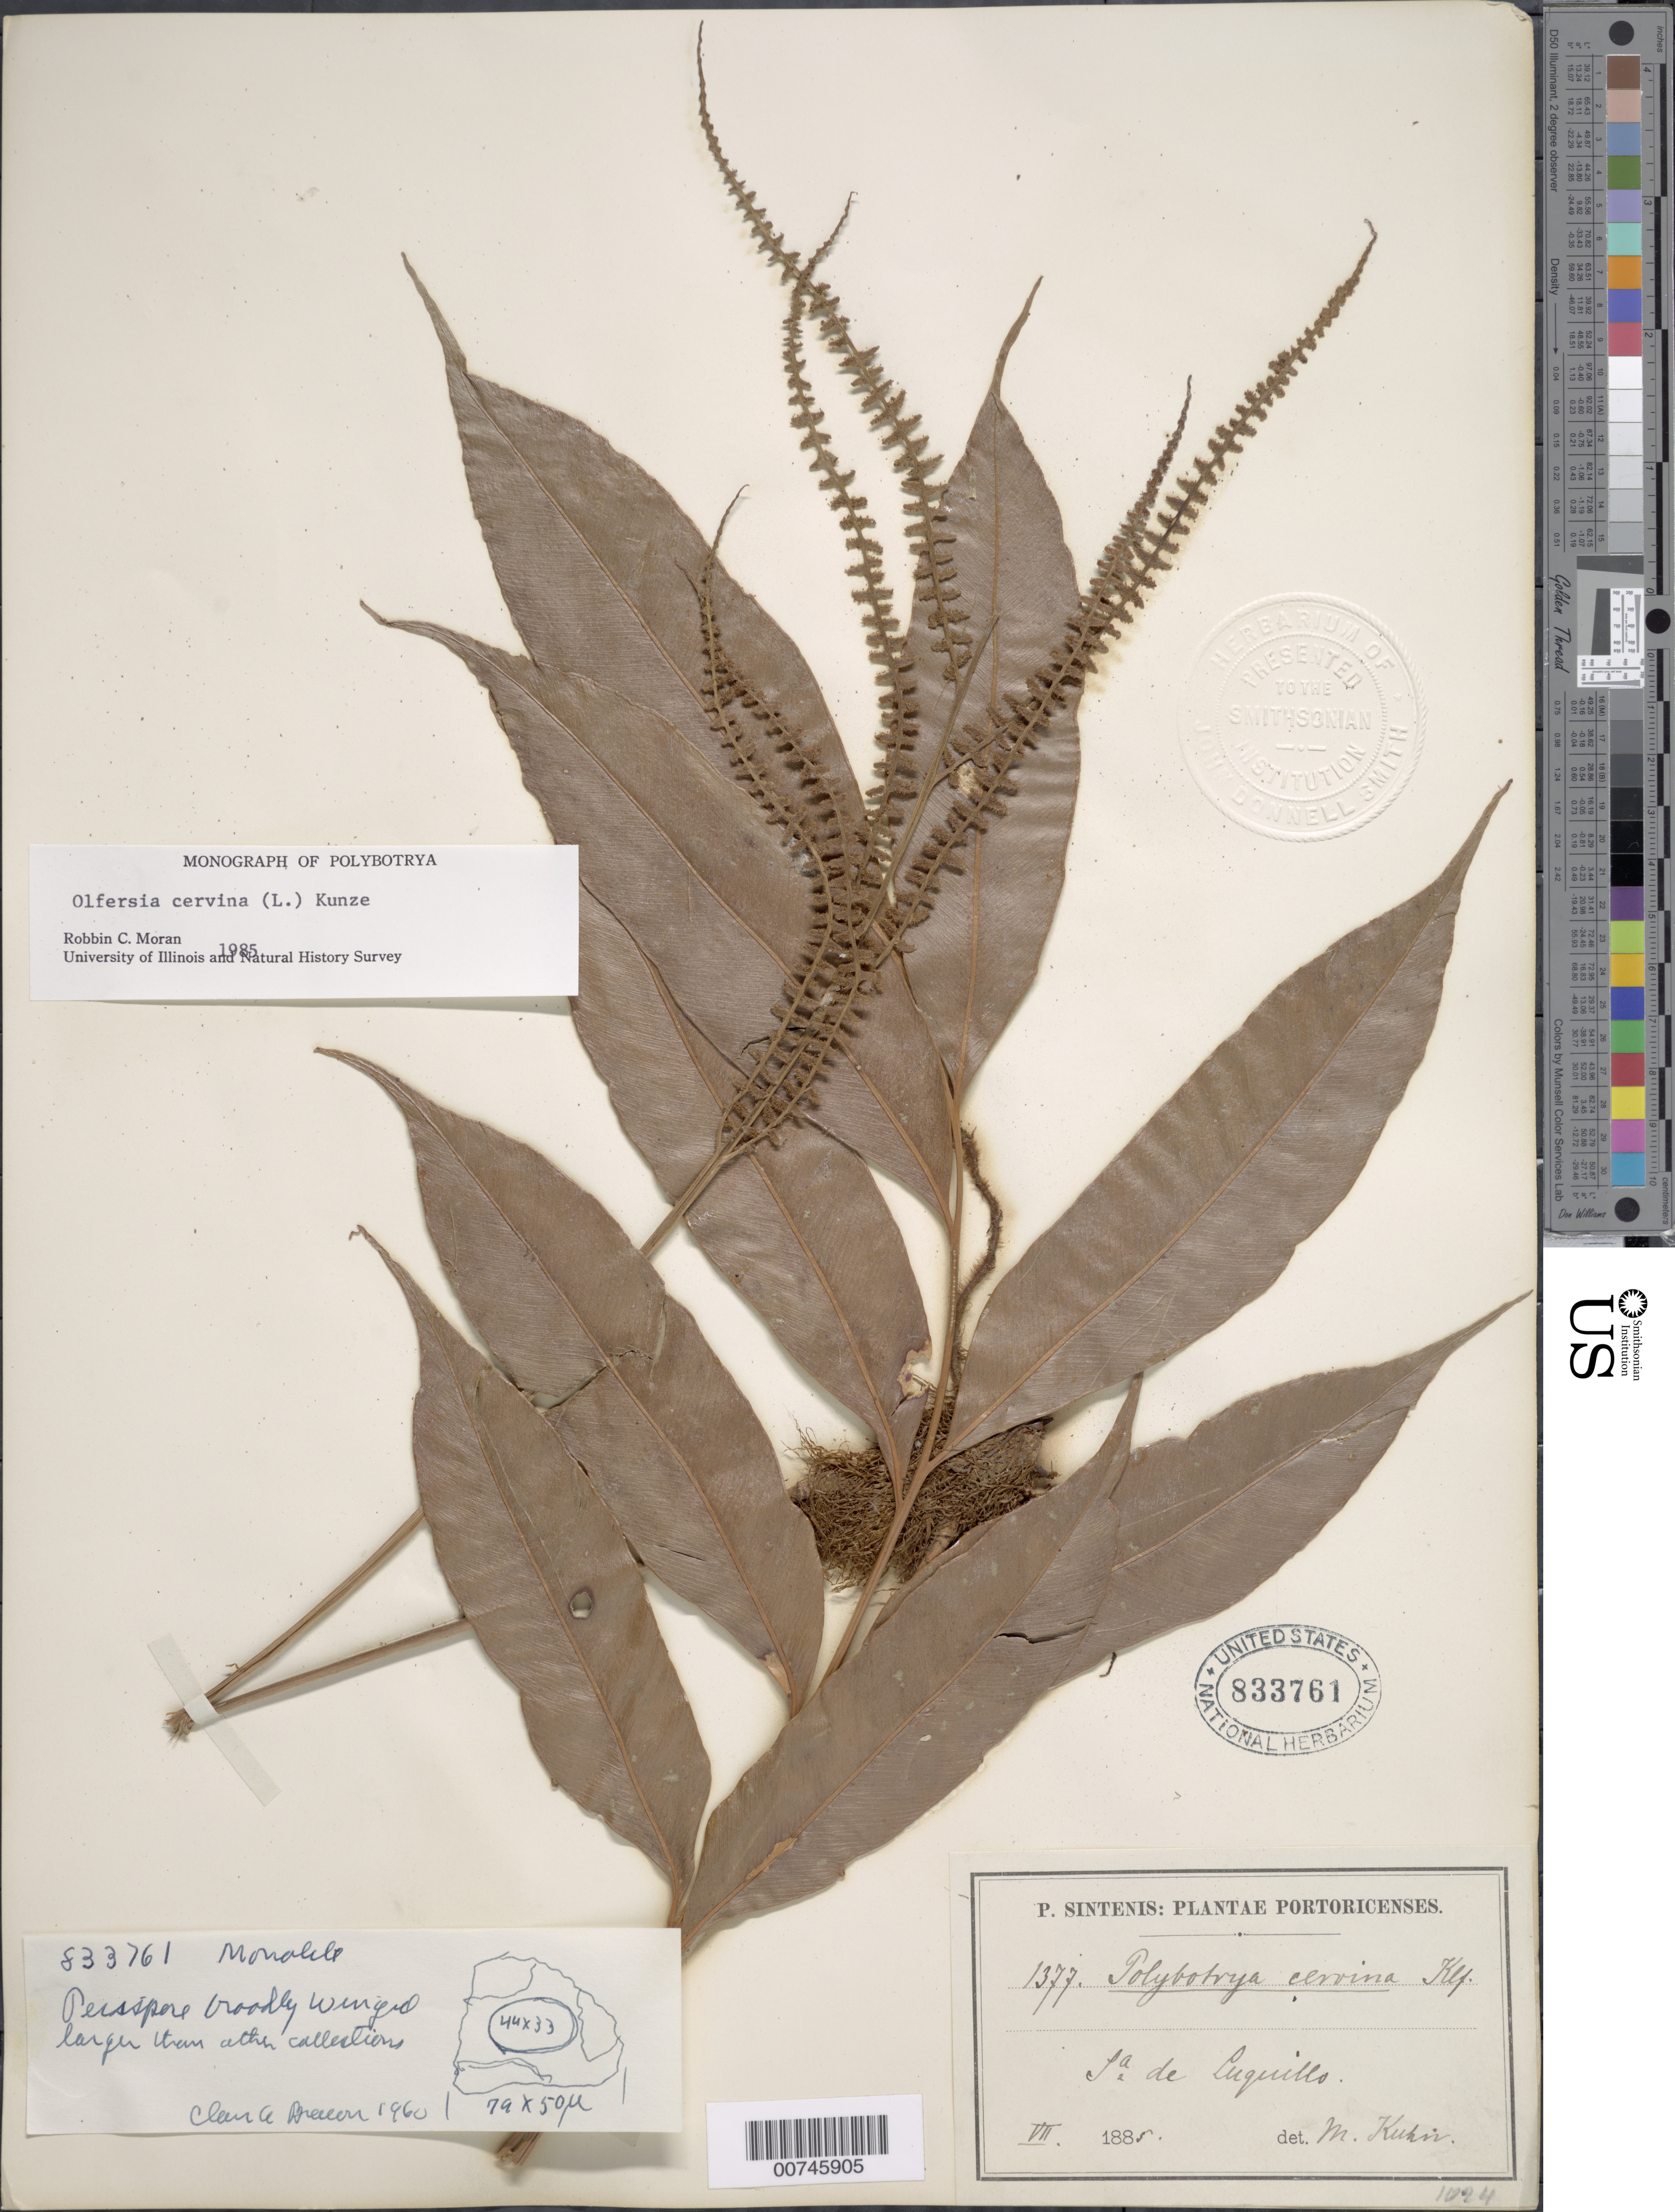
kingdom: Plantae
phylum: Tracheophyta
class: Polypodiopsida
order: Polypodiales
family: Dryopteridaceae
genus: Olfersia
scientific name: Olfersia cervina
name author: (L.) Kunze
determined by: Moran, R. C.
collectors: P. Sintenis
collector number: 1377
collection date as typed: Jul 1885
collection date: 1885-07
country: Puerto Rico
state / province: Luquillo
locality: Sierra de Luquillo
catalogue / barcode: US 833761